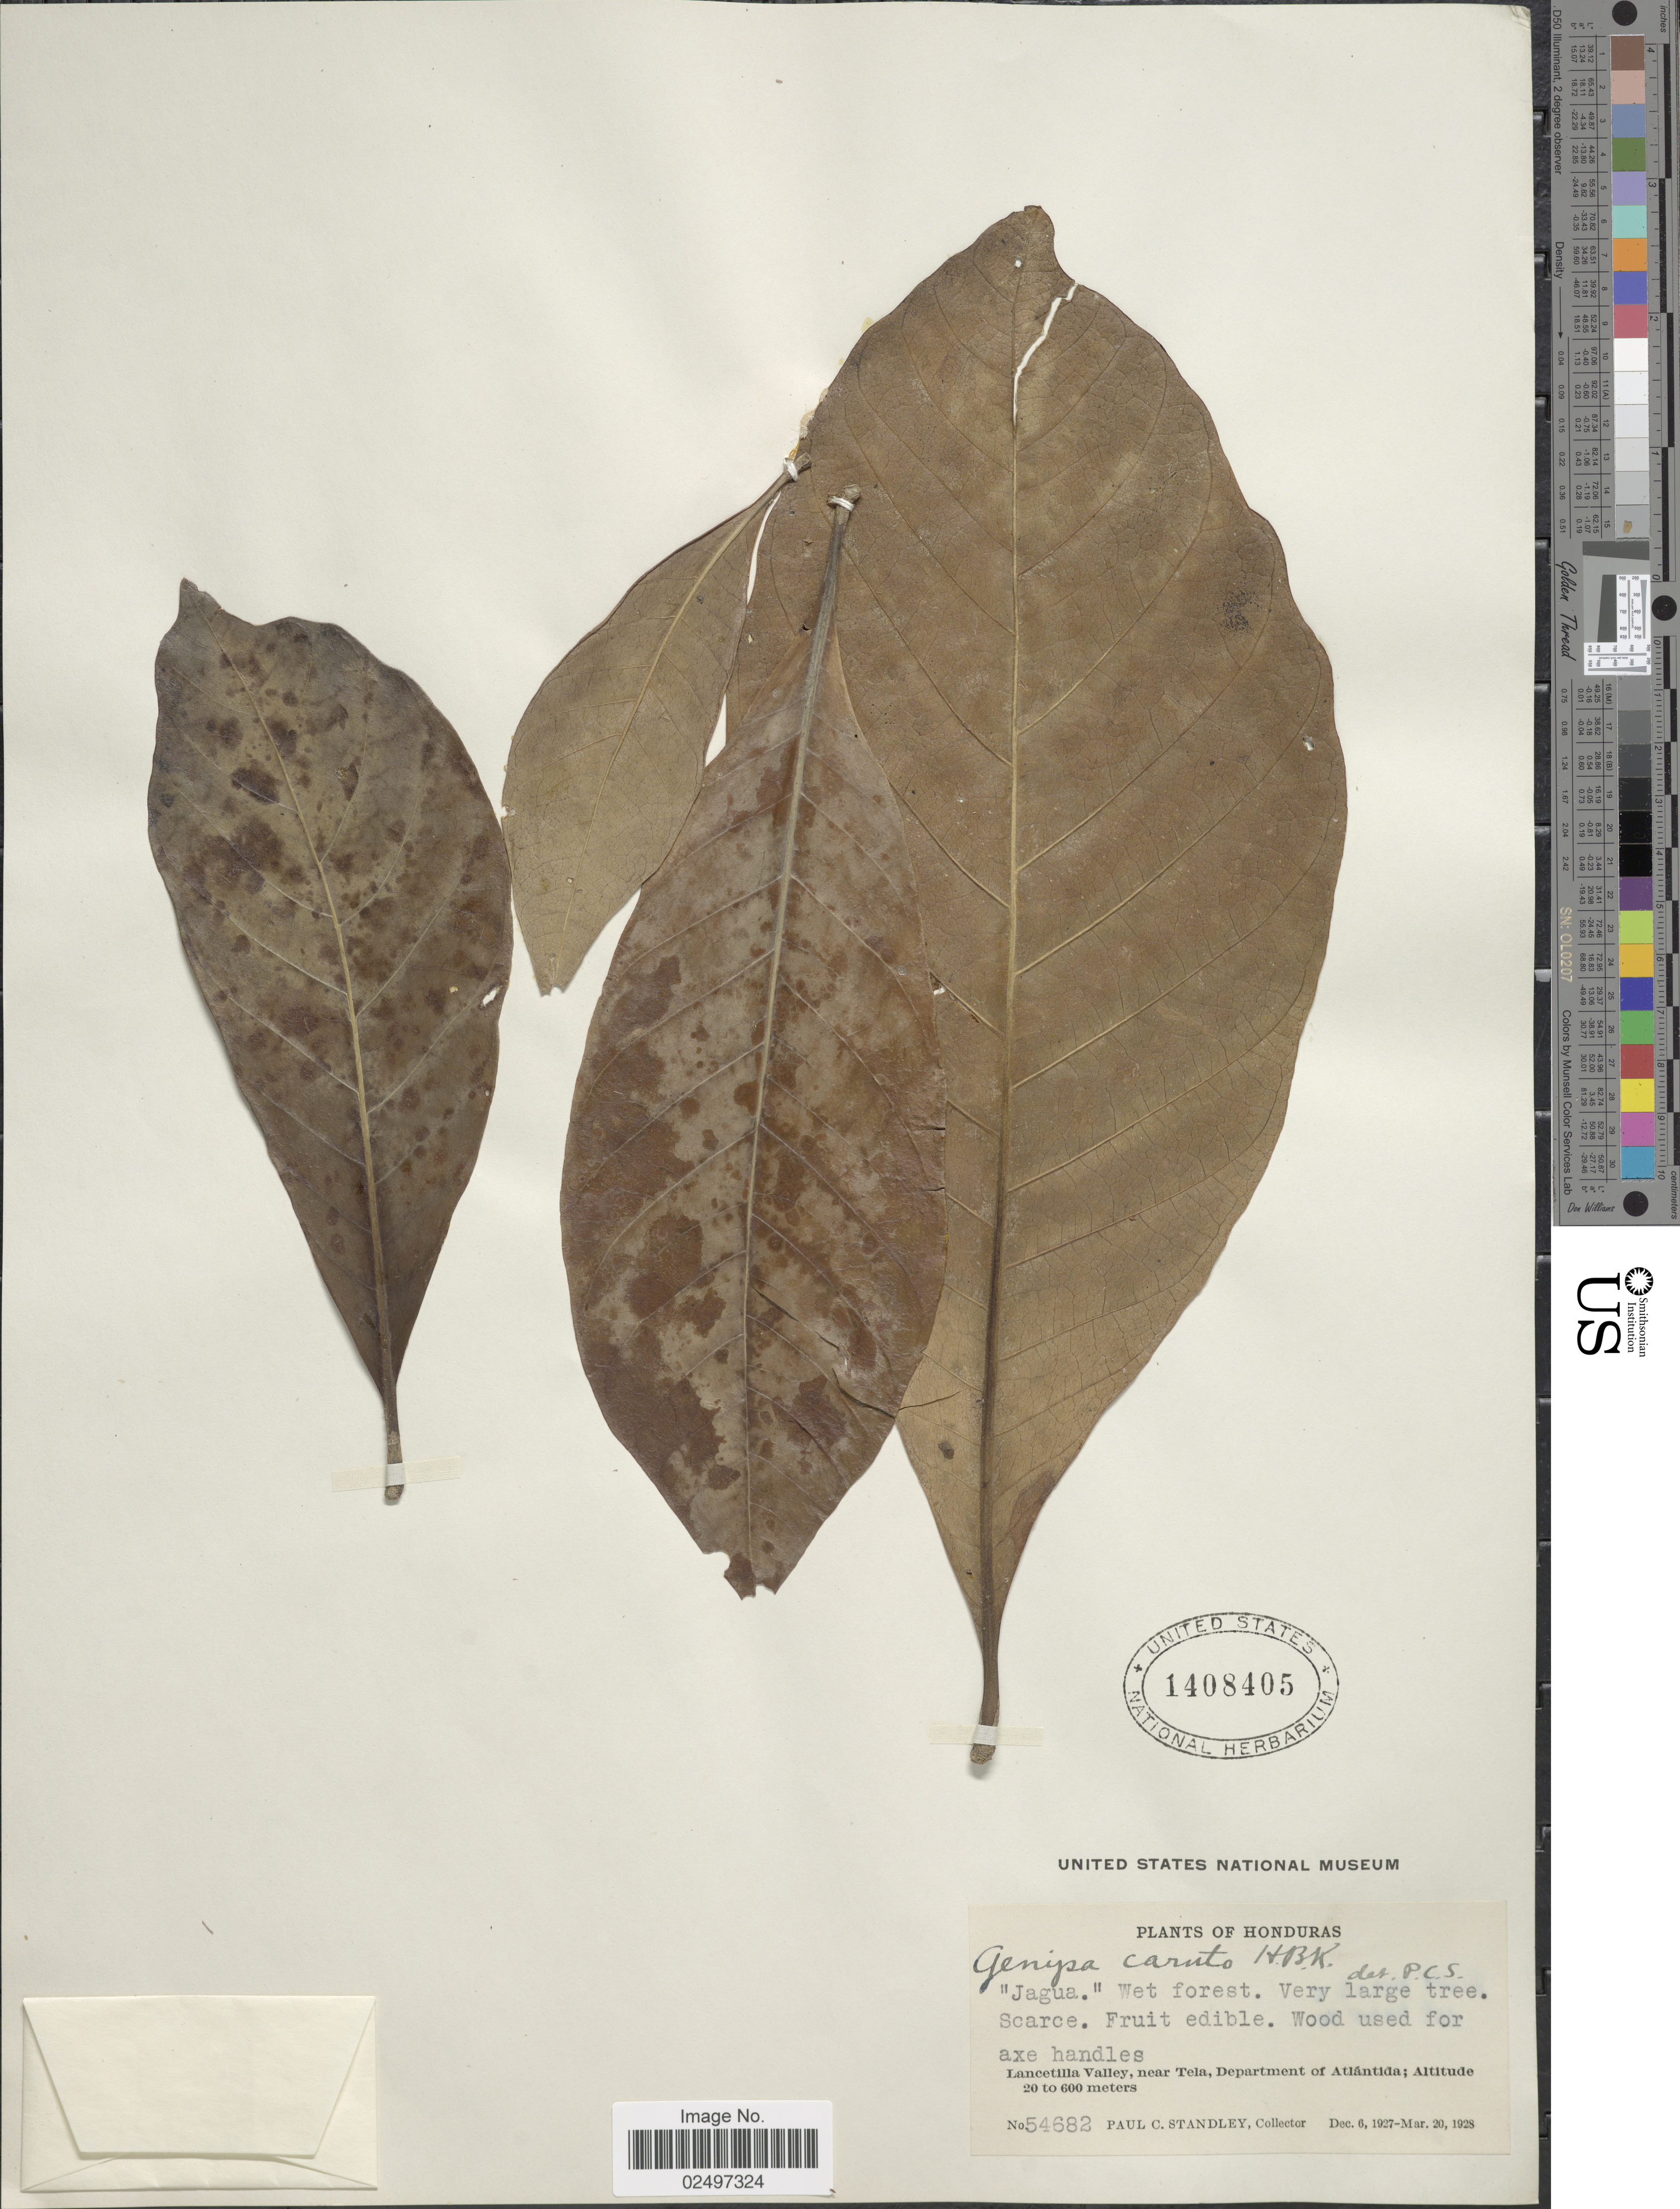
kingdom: Plantae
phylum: Tracheophyta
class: Magnoliopsida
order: Gentianales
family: Rubiaceae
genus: Genipa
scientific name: Genipa americana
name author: L.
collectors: P. C. Standley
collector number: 54682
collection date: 1927-12-06/1928-03-20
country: Honduras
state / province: Atlántida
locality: Lancetilla Valley, near Tela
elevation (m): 20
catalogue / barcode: US 1408405